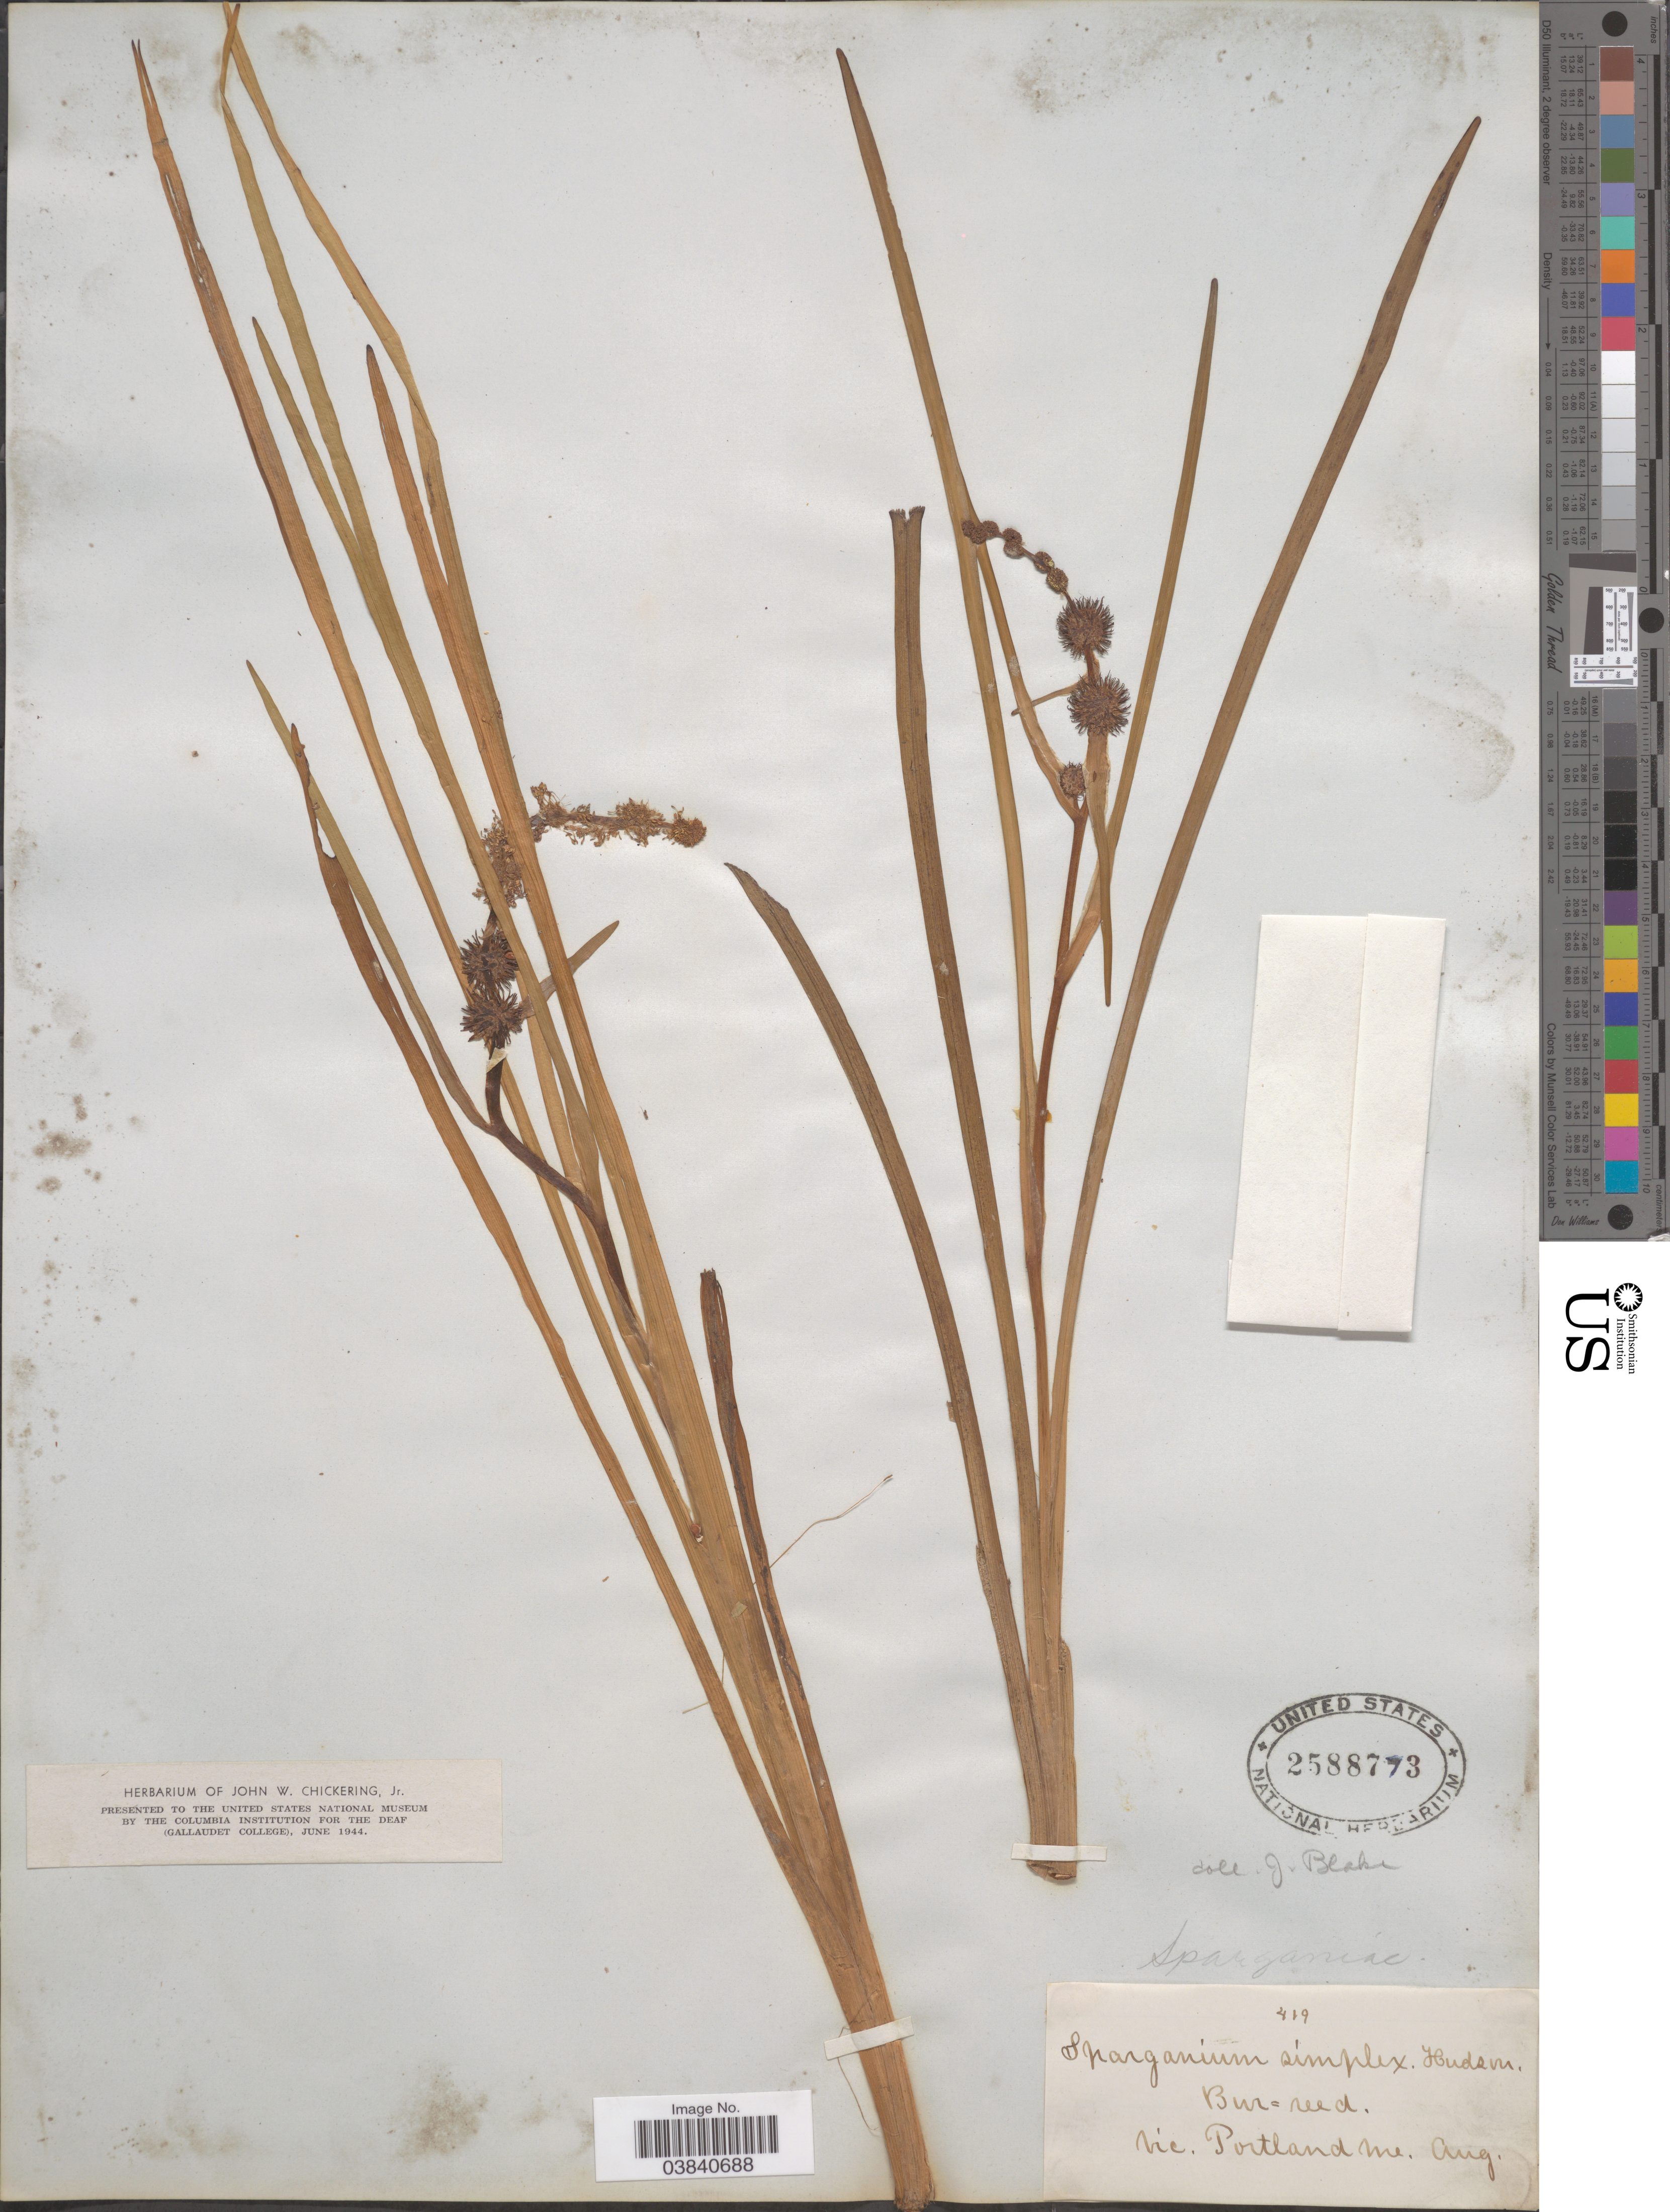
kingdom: Plantae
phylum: Tracheophyta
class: Liliopsida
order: Poales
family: Typhaceae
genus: Sparganium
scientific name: Sparganium simplex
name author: Huds.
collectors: J. Blake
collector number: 419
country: United States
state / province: Maine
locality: Vic. Portland.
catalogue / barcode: US 2588773